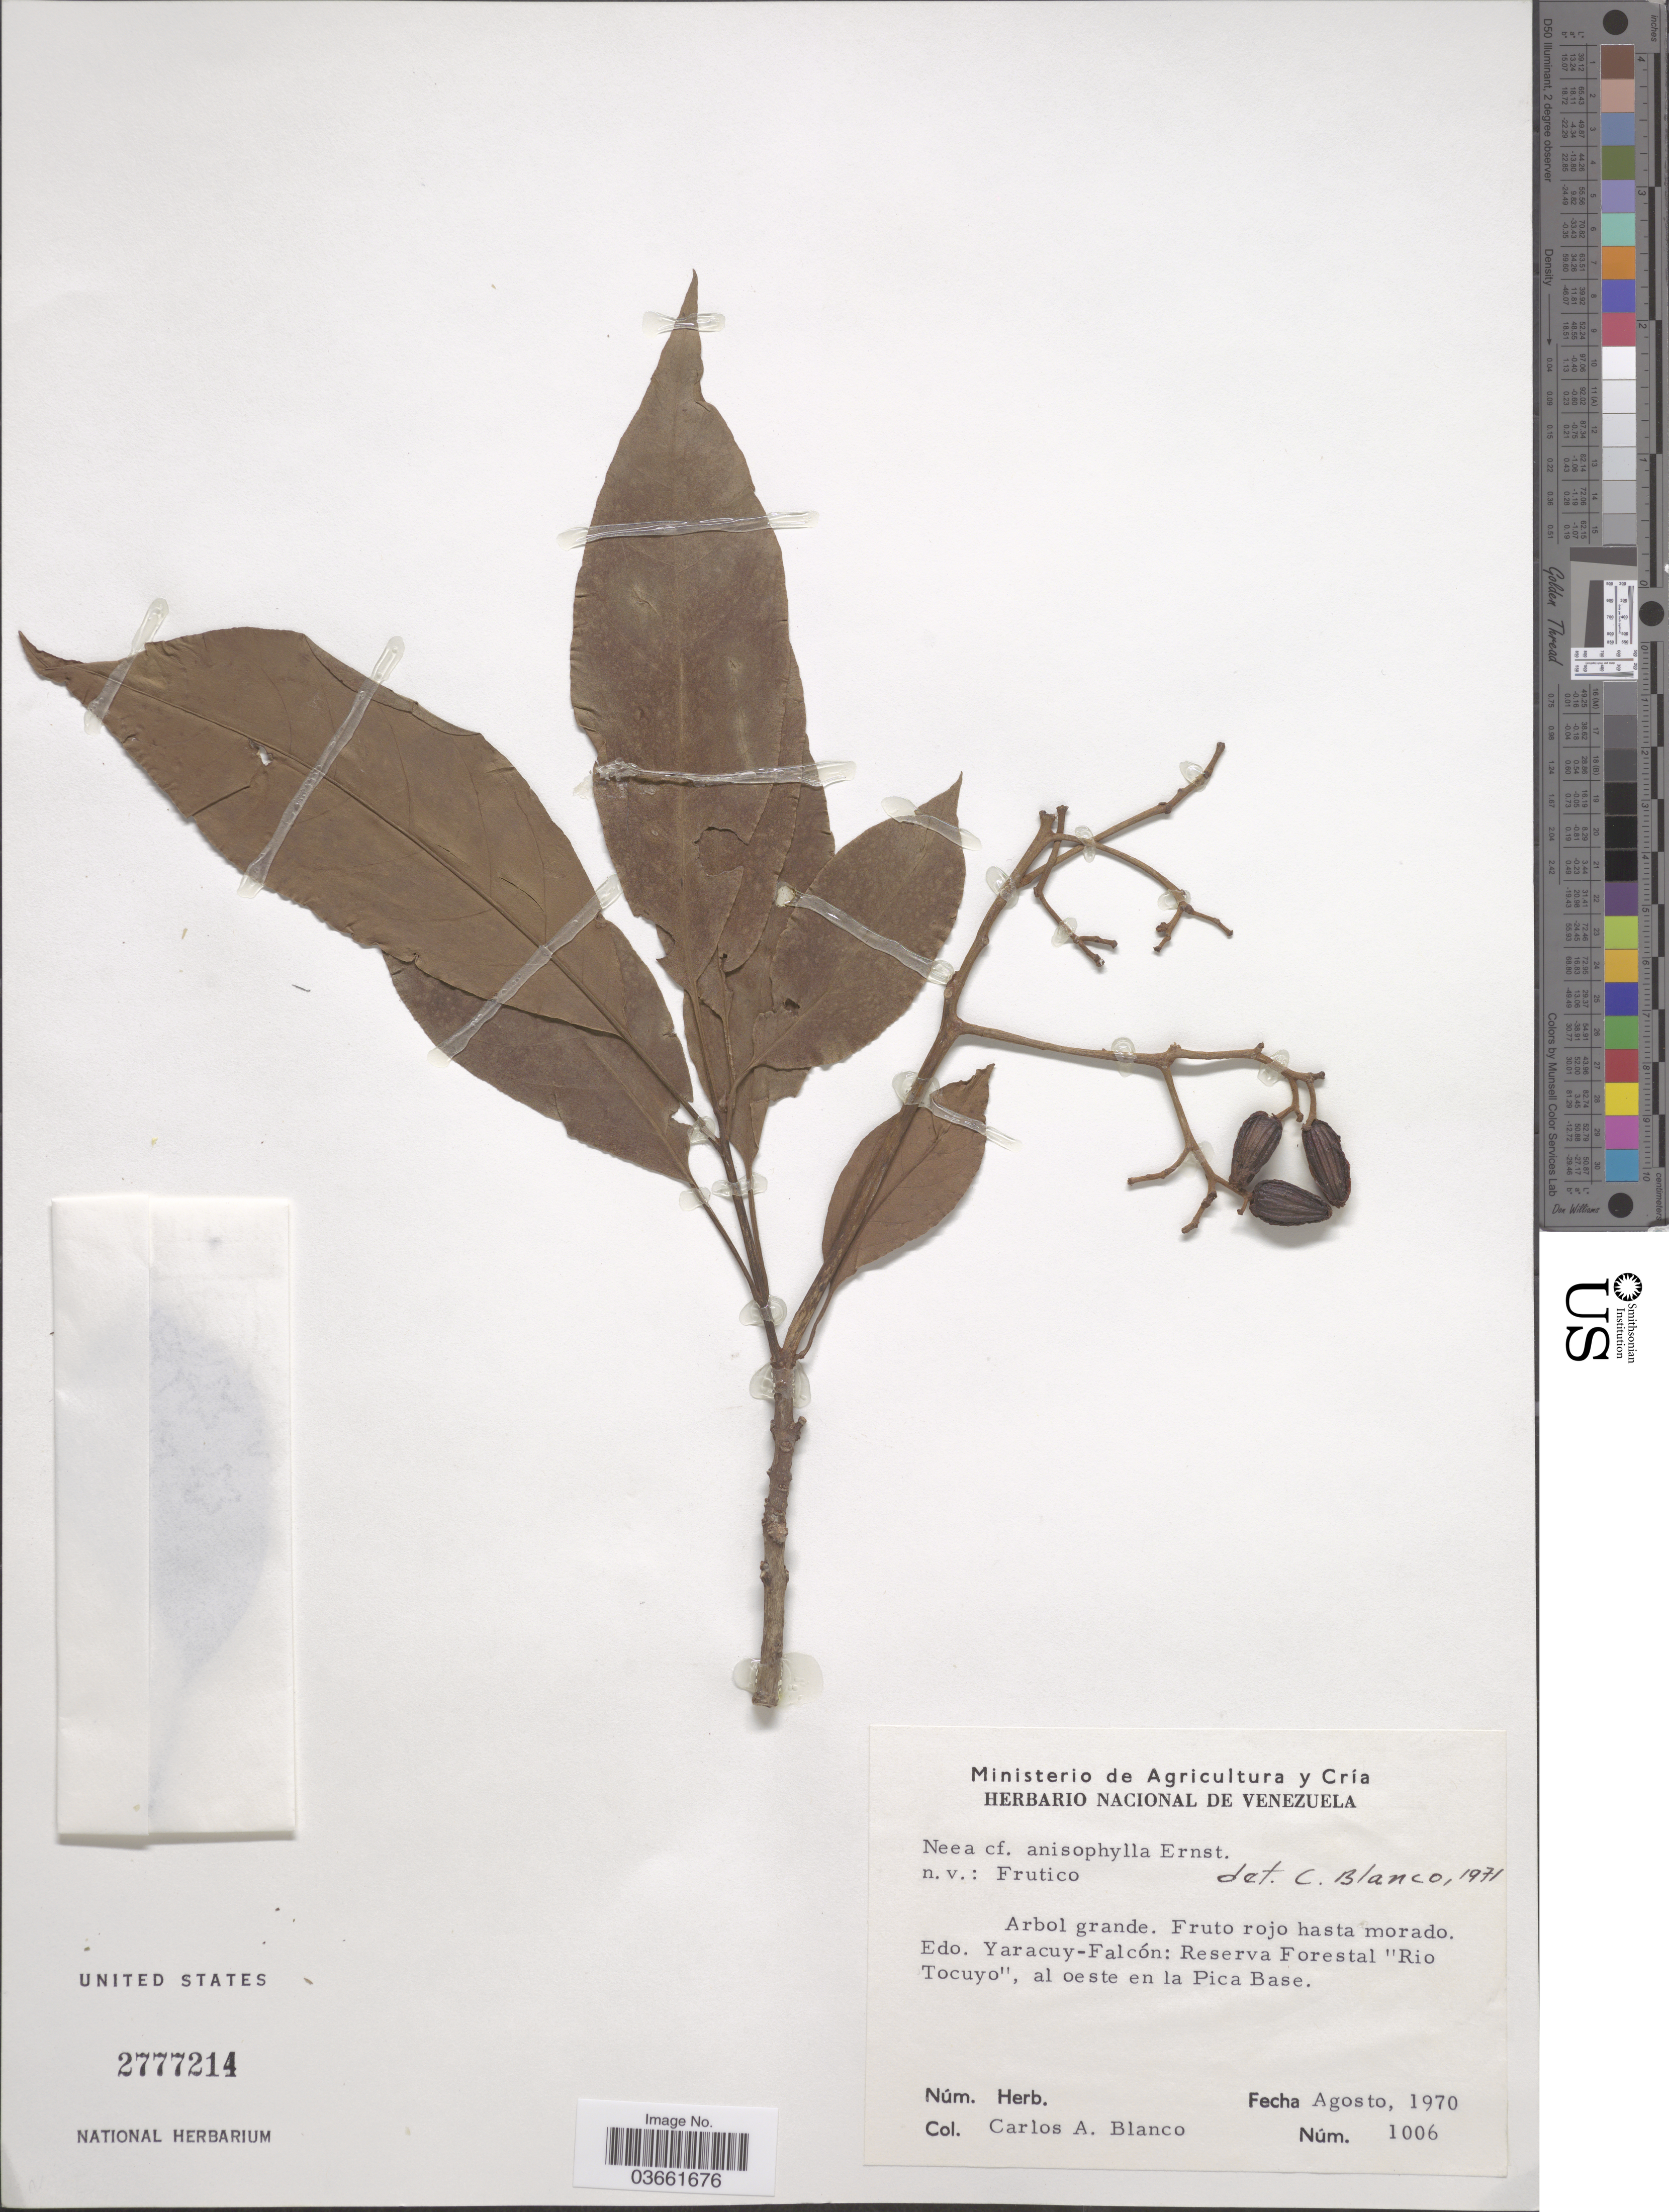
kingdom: Plantae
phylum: Tracheophyta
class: Magnoliopsida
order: Caryophyllales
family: Nyctaginaceae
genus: Neea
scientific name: Neea anisophylla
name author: Ernst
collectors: C. A. Blanco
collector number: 1006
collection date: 1970-08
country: Venezuela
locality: Edo. Yaracuy-Falcón: Reserva Forestal "Rio Tocuyo", al oeste en la Pica Base.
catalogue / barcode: US 2777214